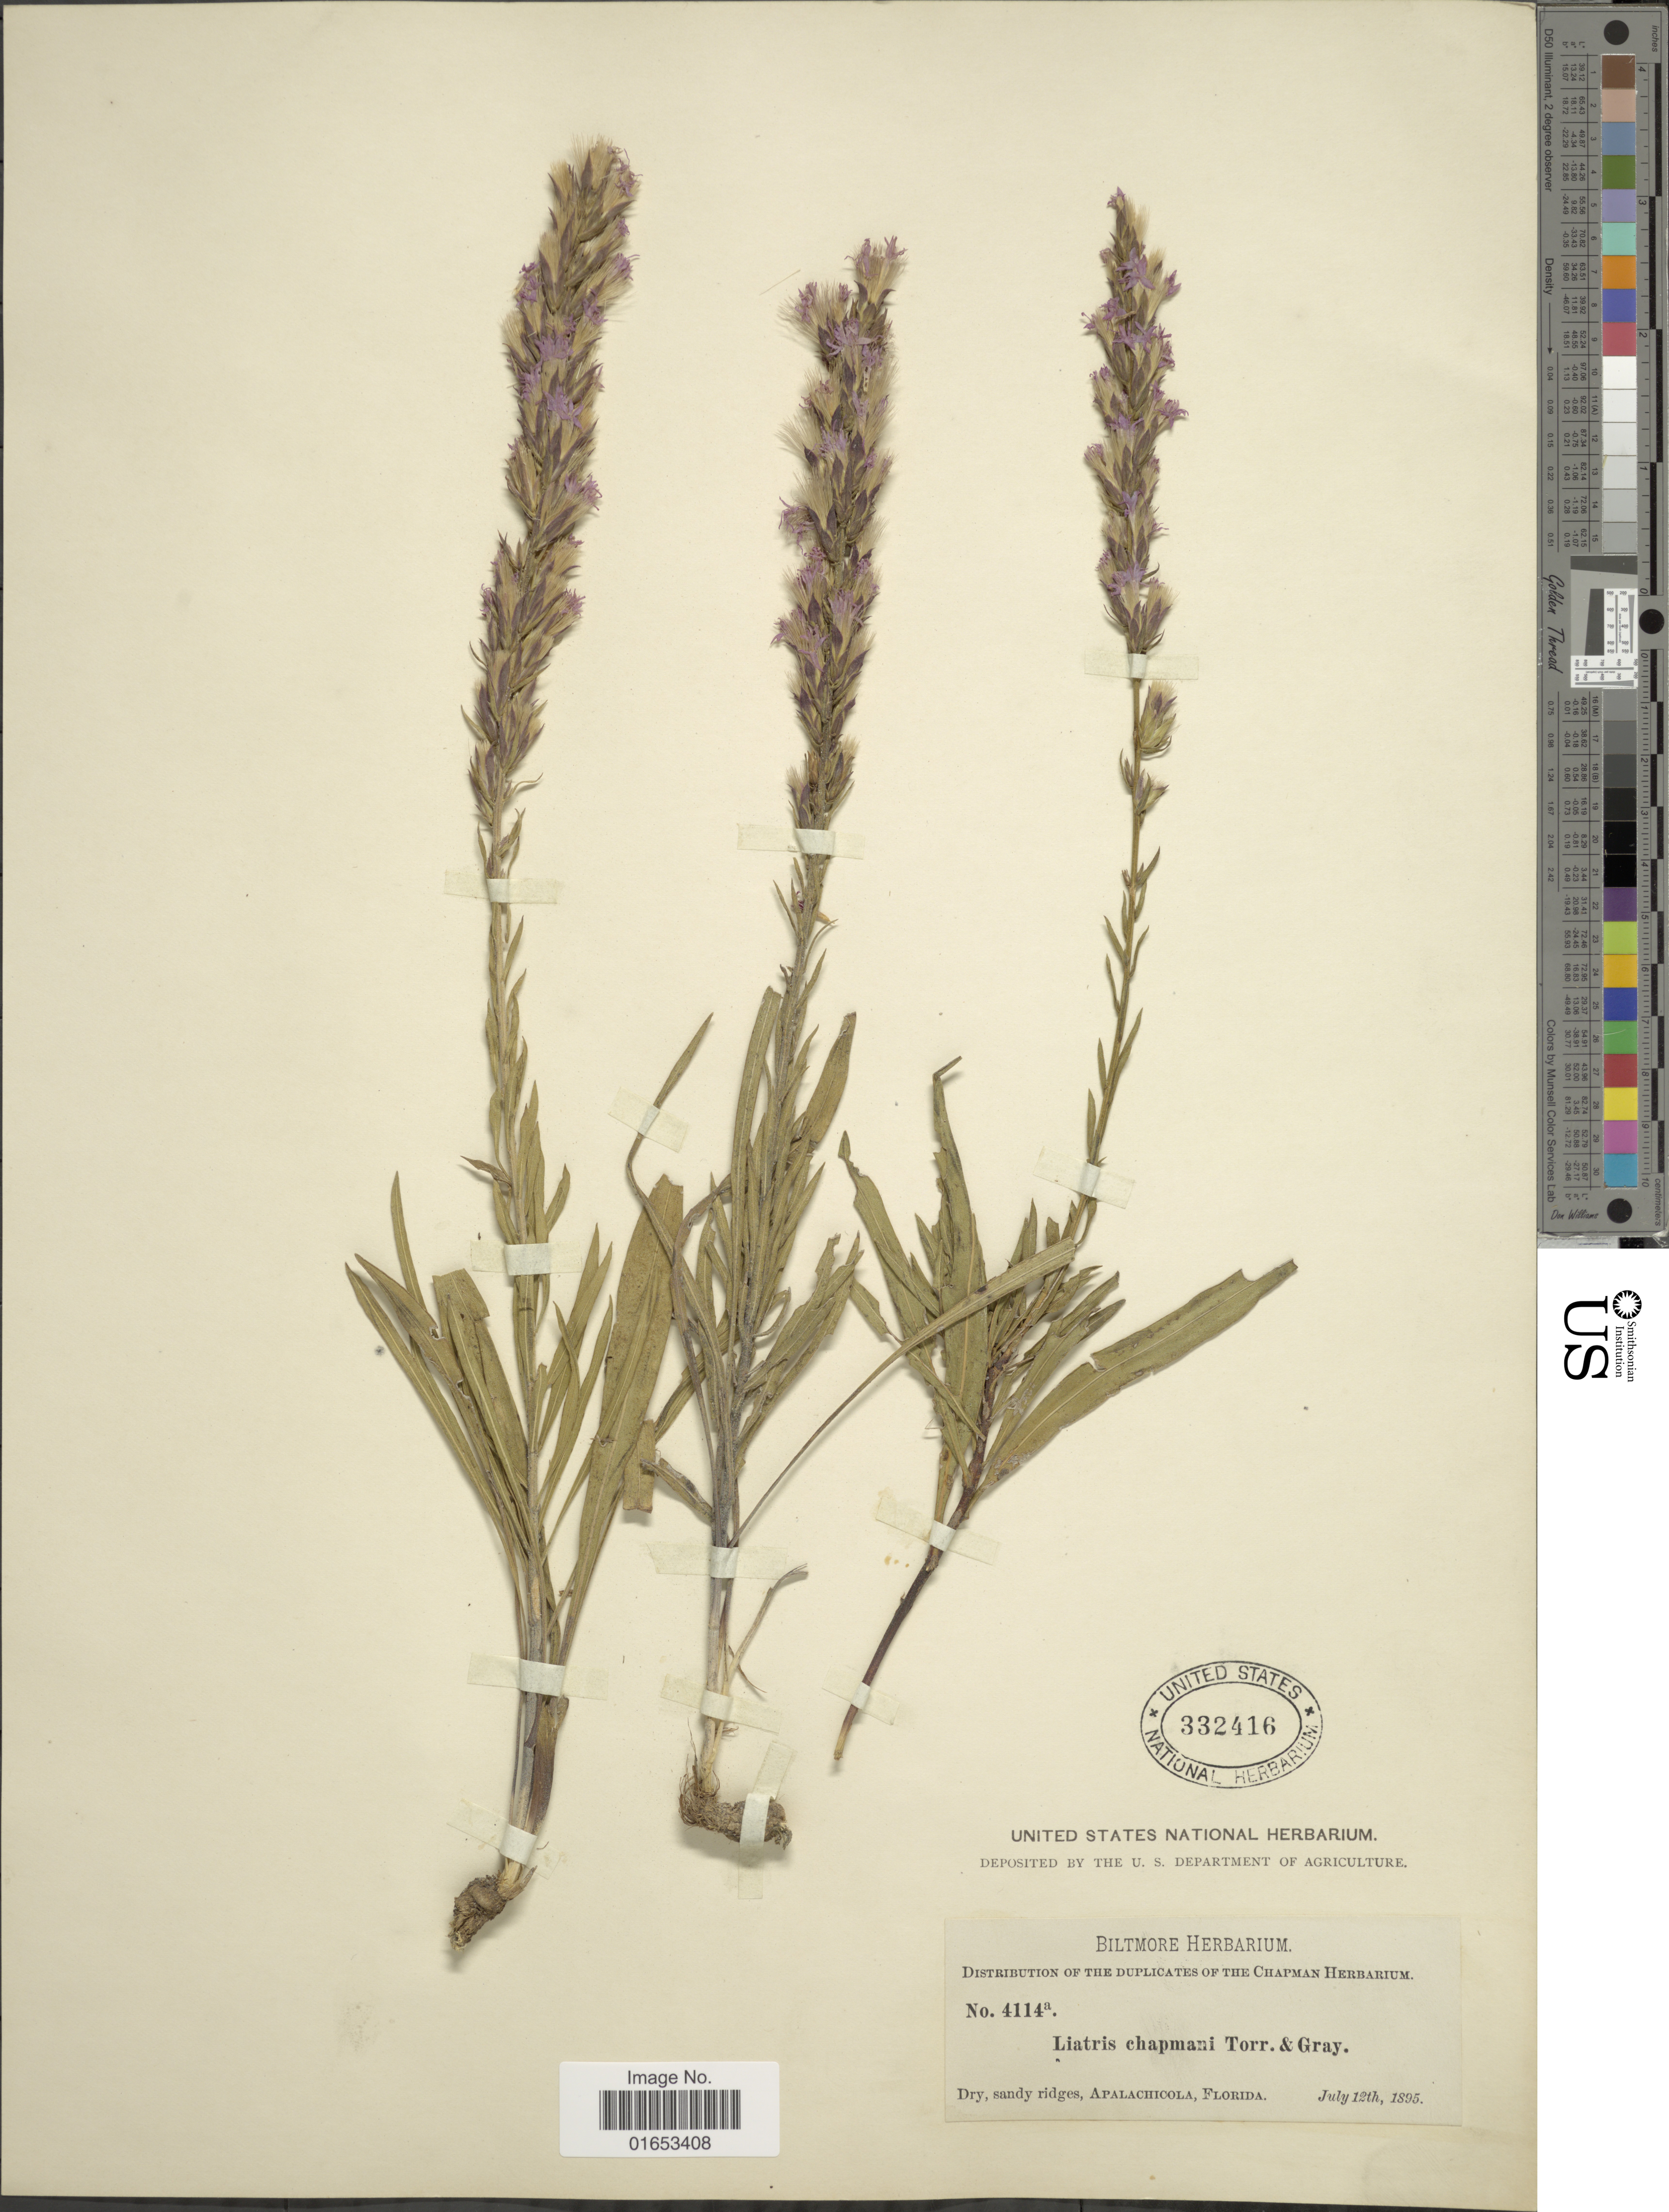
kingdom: Plantae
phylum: Tracheophyta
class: Magnoliopsida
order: Asterales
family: Asteraceae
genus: Liatris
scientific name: Liatris chapmanii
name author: Torr. & A. Gray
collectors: ex herb. Chapman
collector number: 4114a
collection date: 1895-07-12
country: United States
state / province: Florida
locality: Dry, Sandy ridges, Apalachicola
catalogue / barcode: US 332416